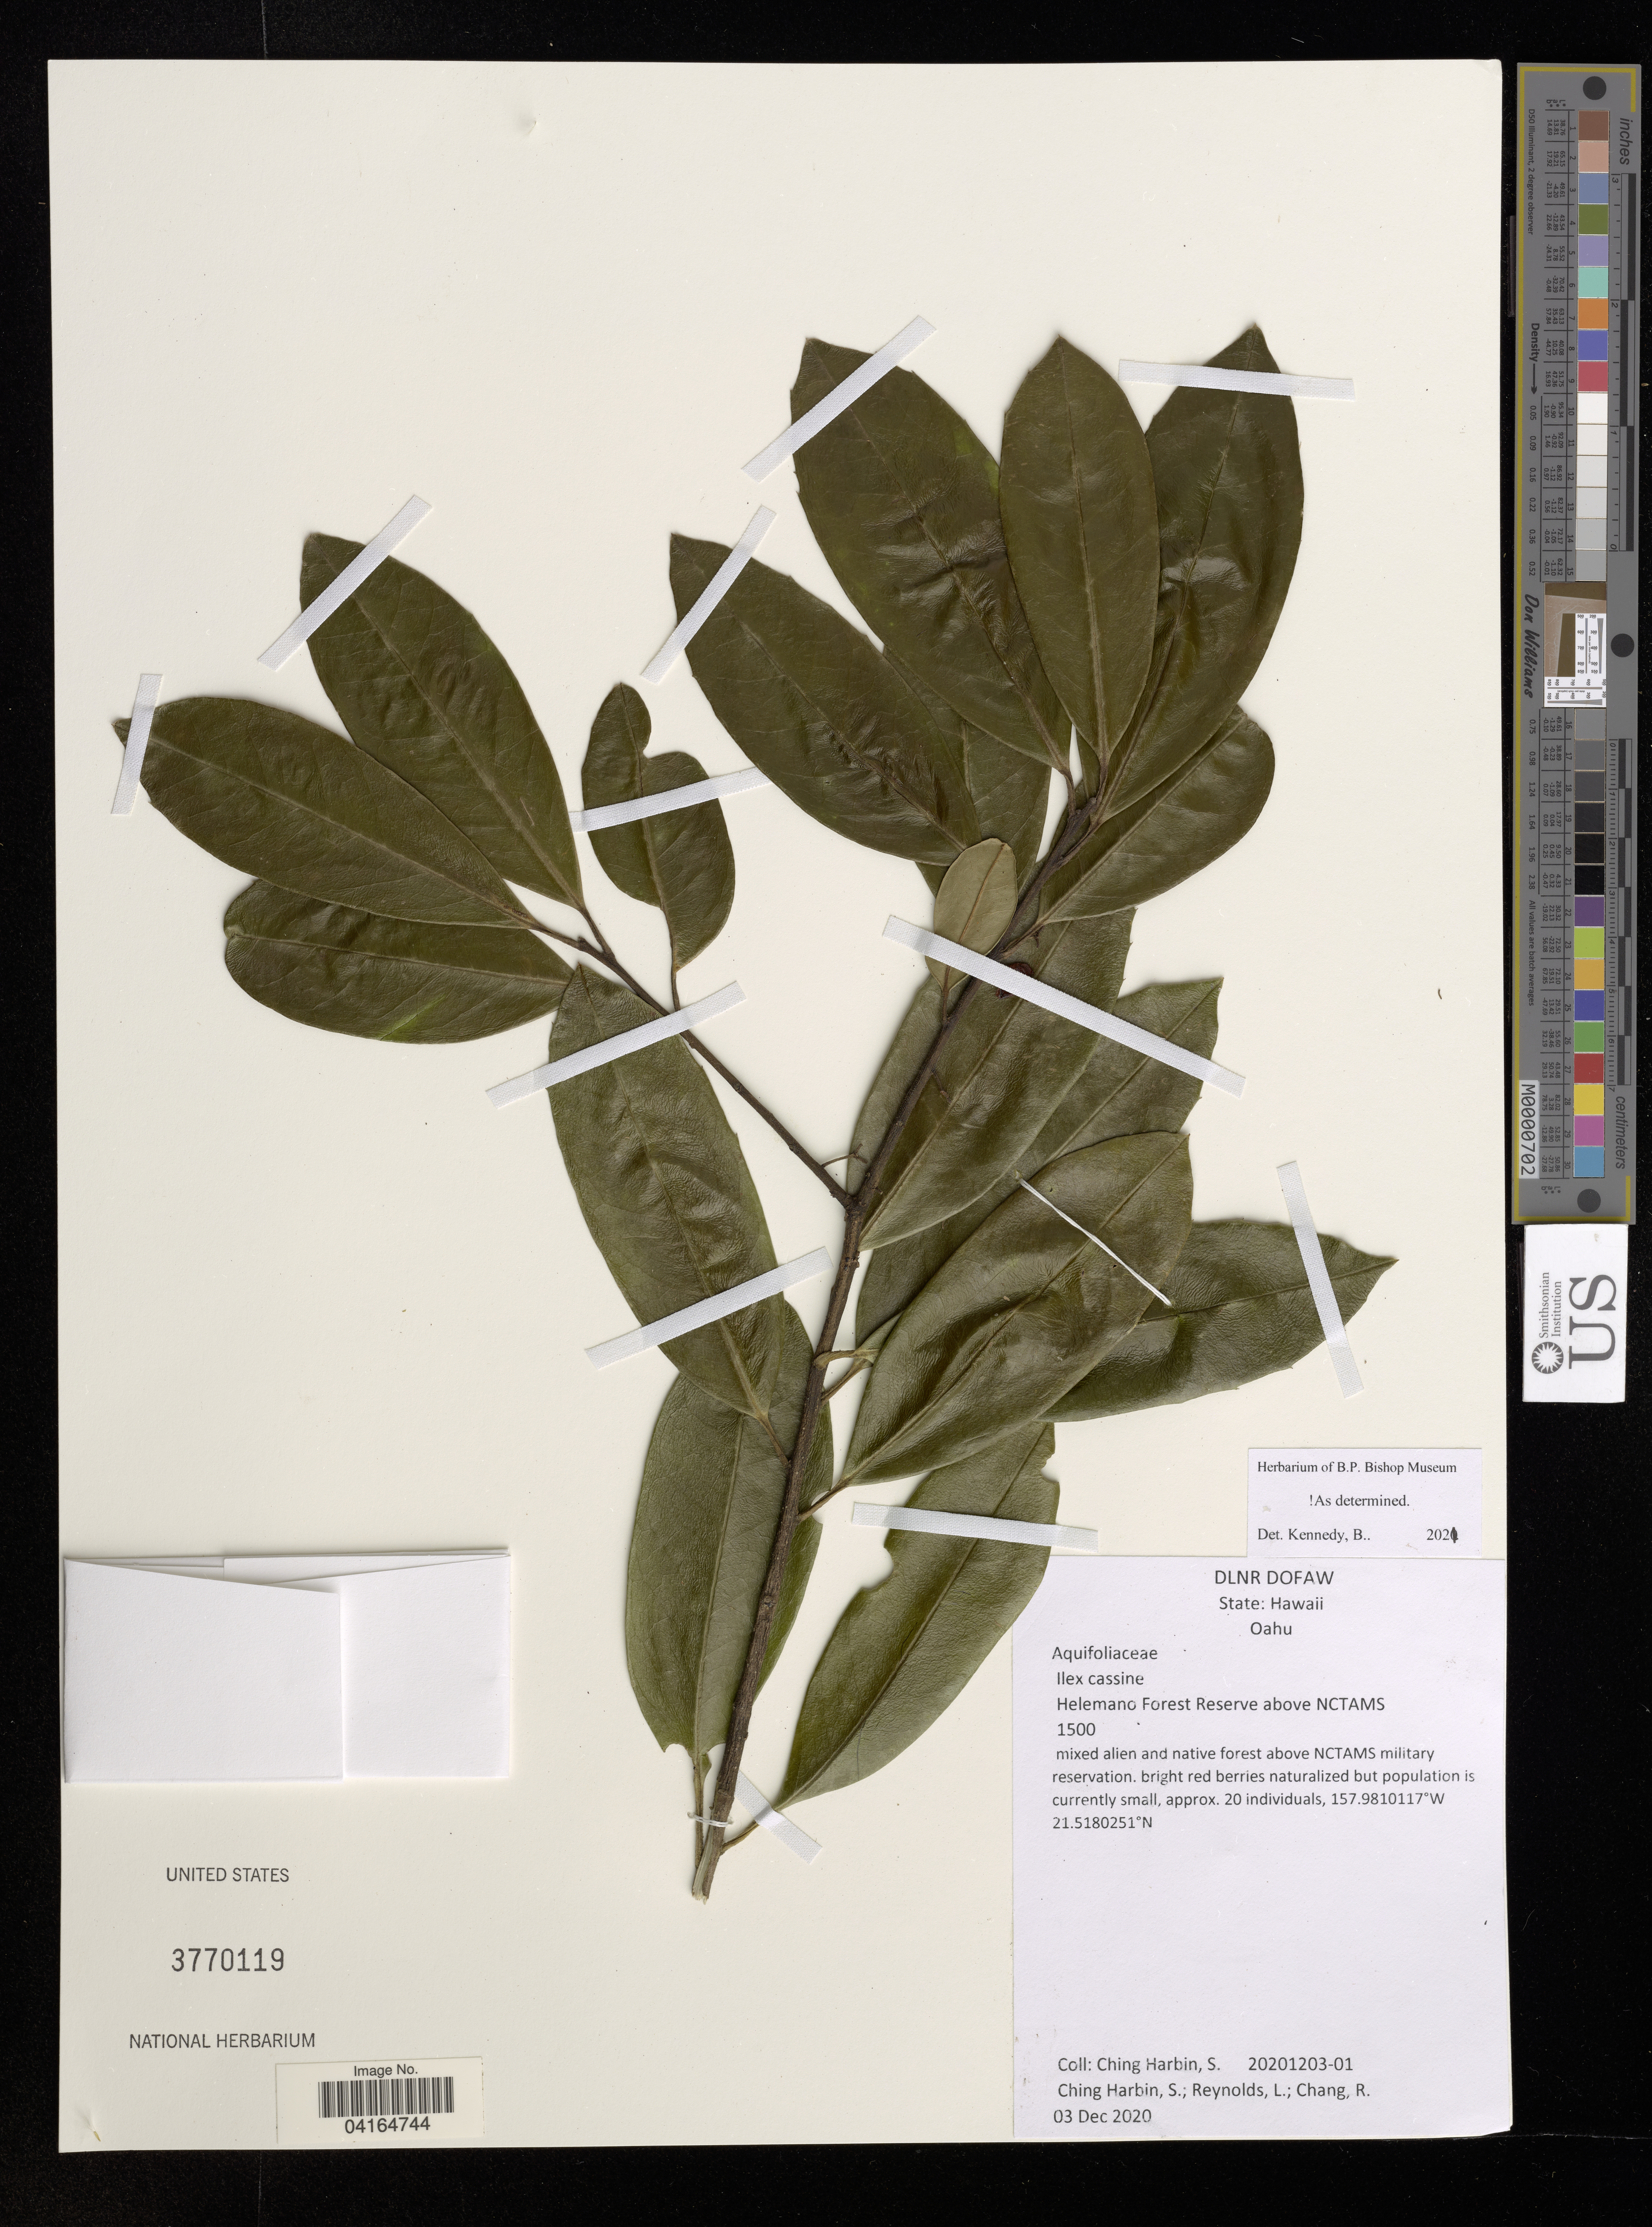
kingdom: Plantae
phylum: Tracheophyta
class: Magnoliopsida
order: Aquifoliales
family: Aquifoliaceae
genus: Ilex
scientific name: Ilex cassine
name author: L.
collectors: S. Harbin, L. Reynolds & R. H. Chang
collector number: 20201203-01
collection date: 2020-12-03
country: United States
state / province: Hawaii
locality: Oahu. Helemano Forest Reserve above NCTAMS.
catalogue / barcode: US 3770119